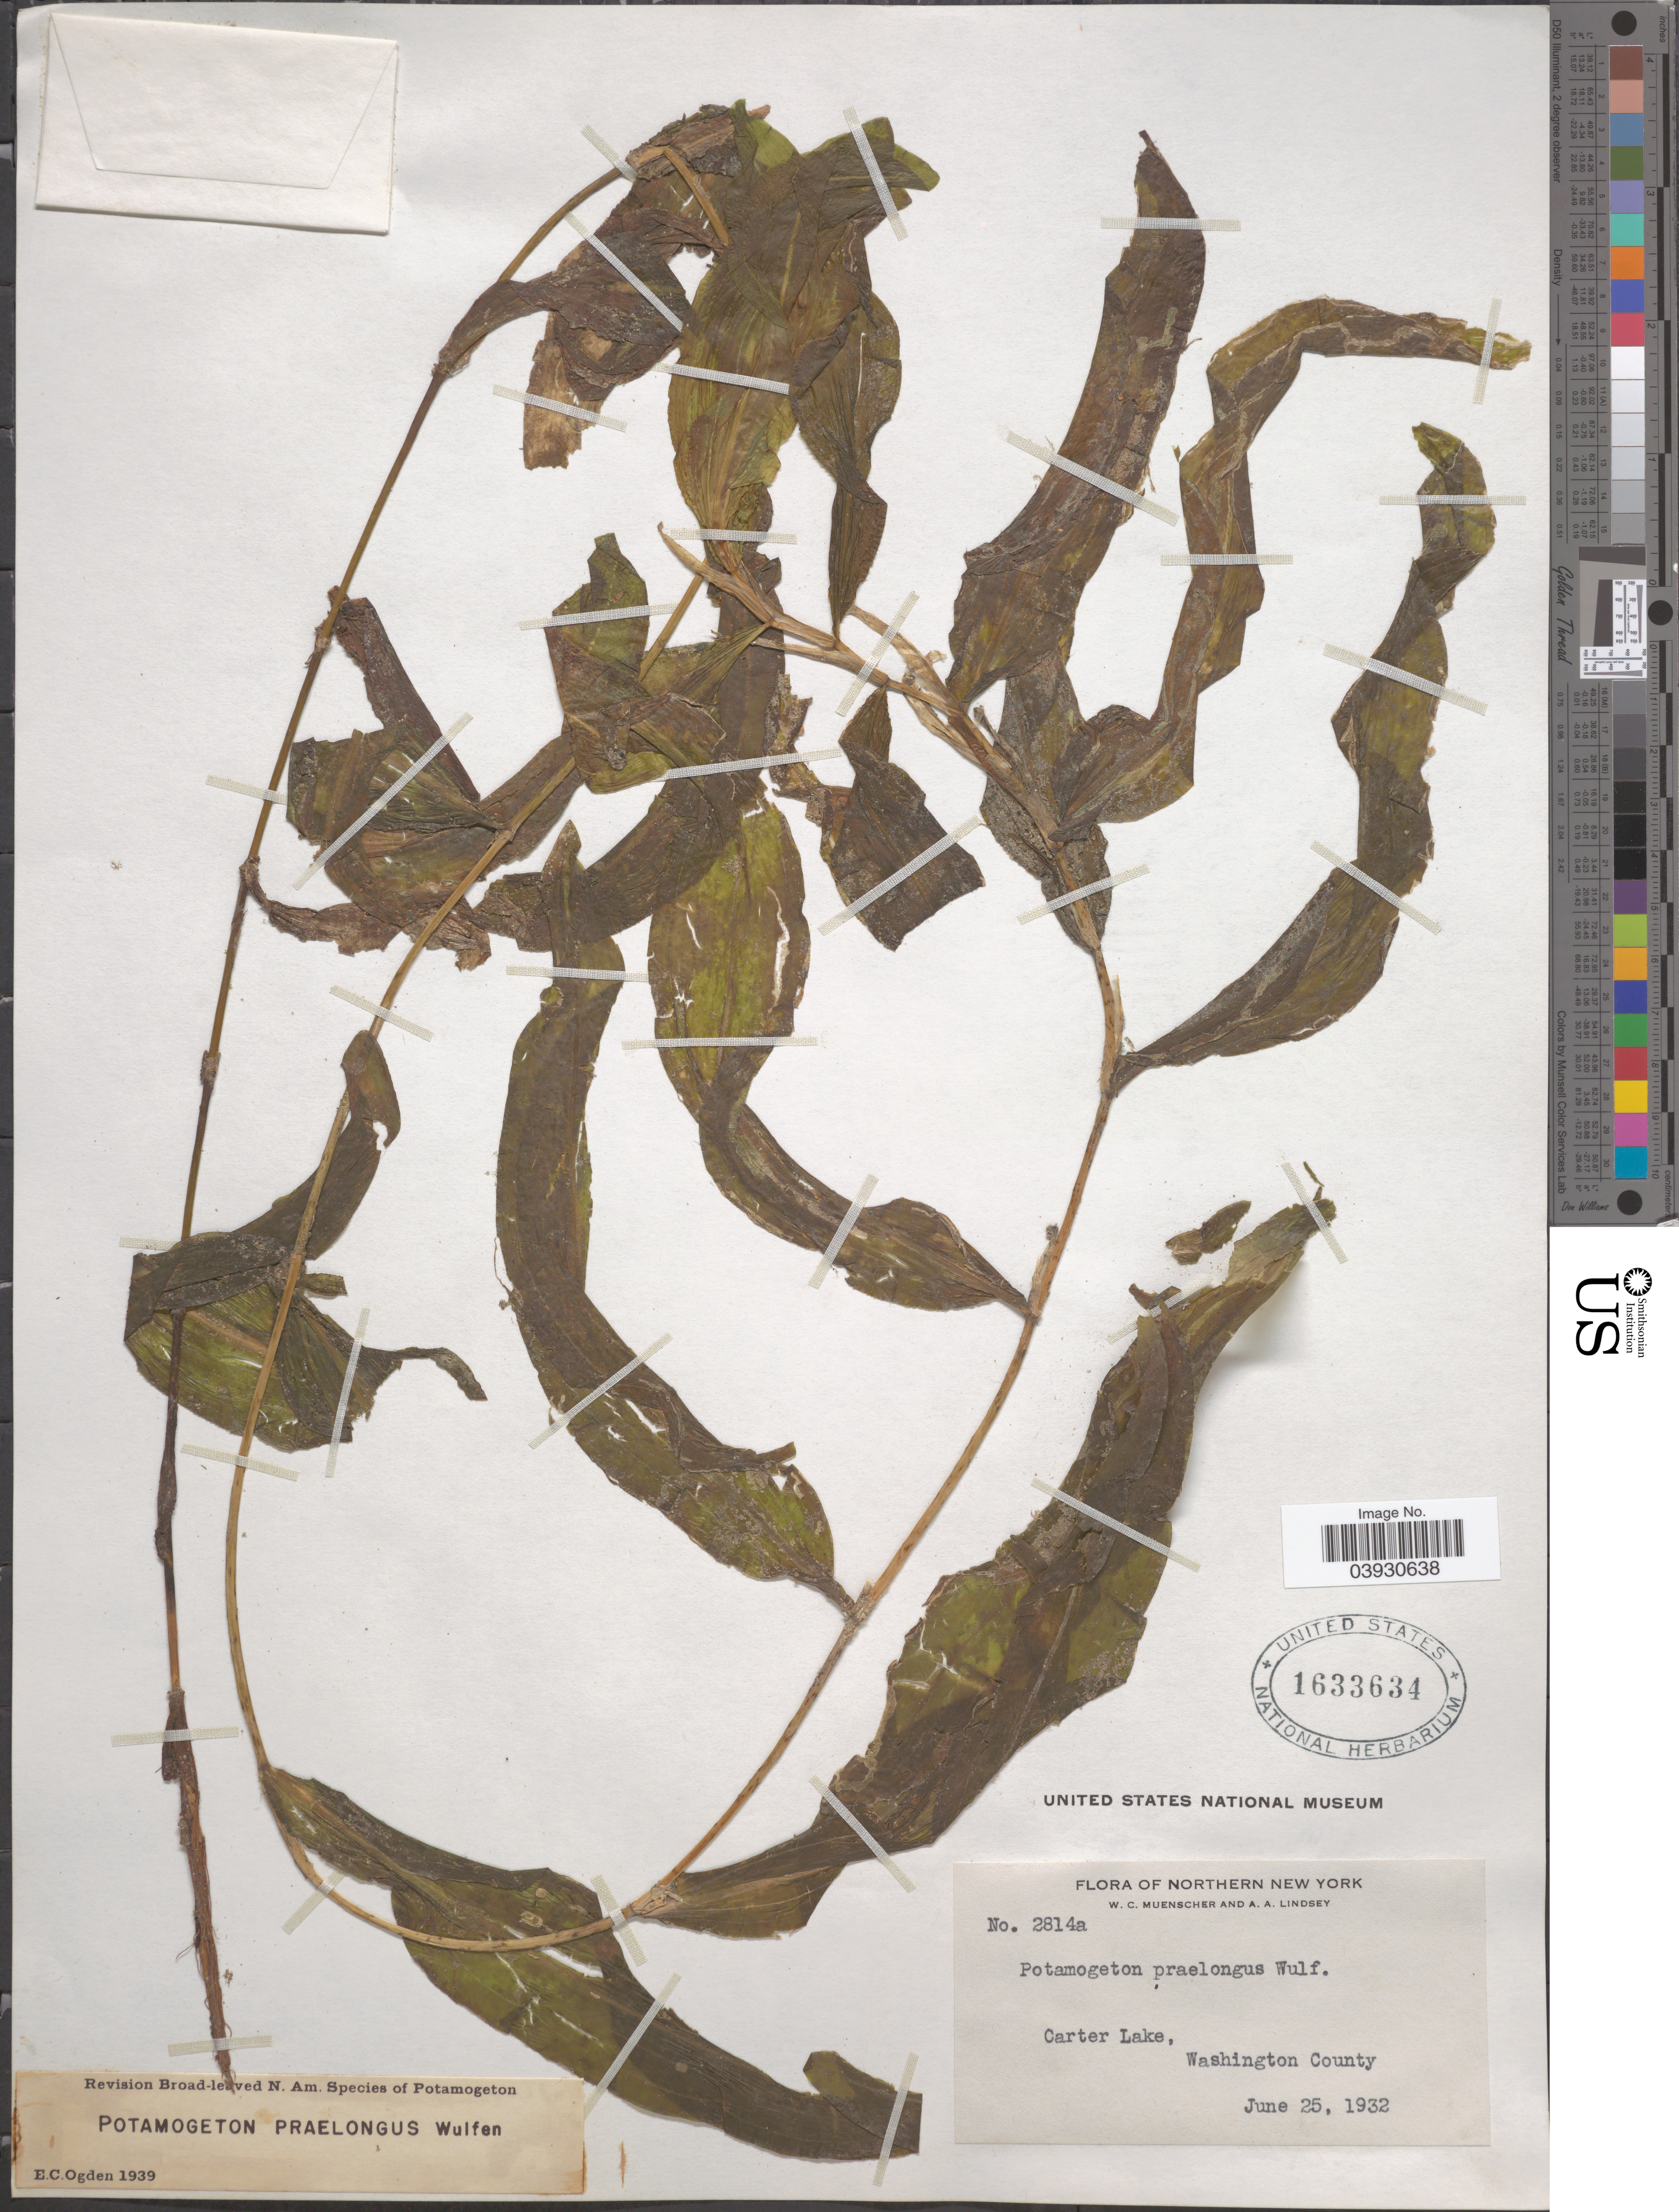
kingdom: Plantae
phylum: Tracheophyta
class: Liliopsida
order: Alismatales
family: Potamogetonaceae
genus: Potamogeton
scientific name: Potamogeton praelongus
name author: Wulfen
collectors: W. Muenscher & A. Lindsey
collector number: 2814a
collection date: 1932-06-25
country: United States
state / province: New York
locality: Northern New York. Carter Lake, Washington County.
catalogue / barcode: US 1633634